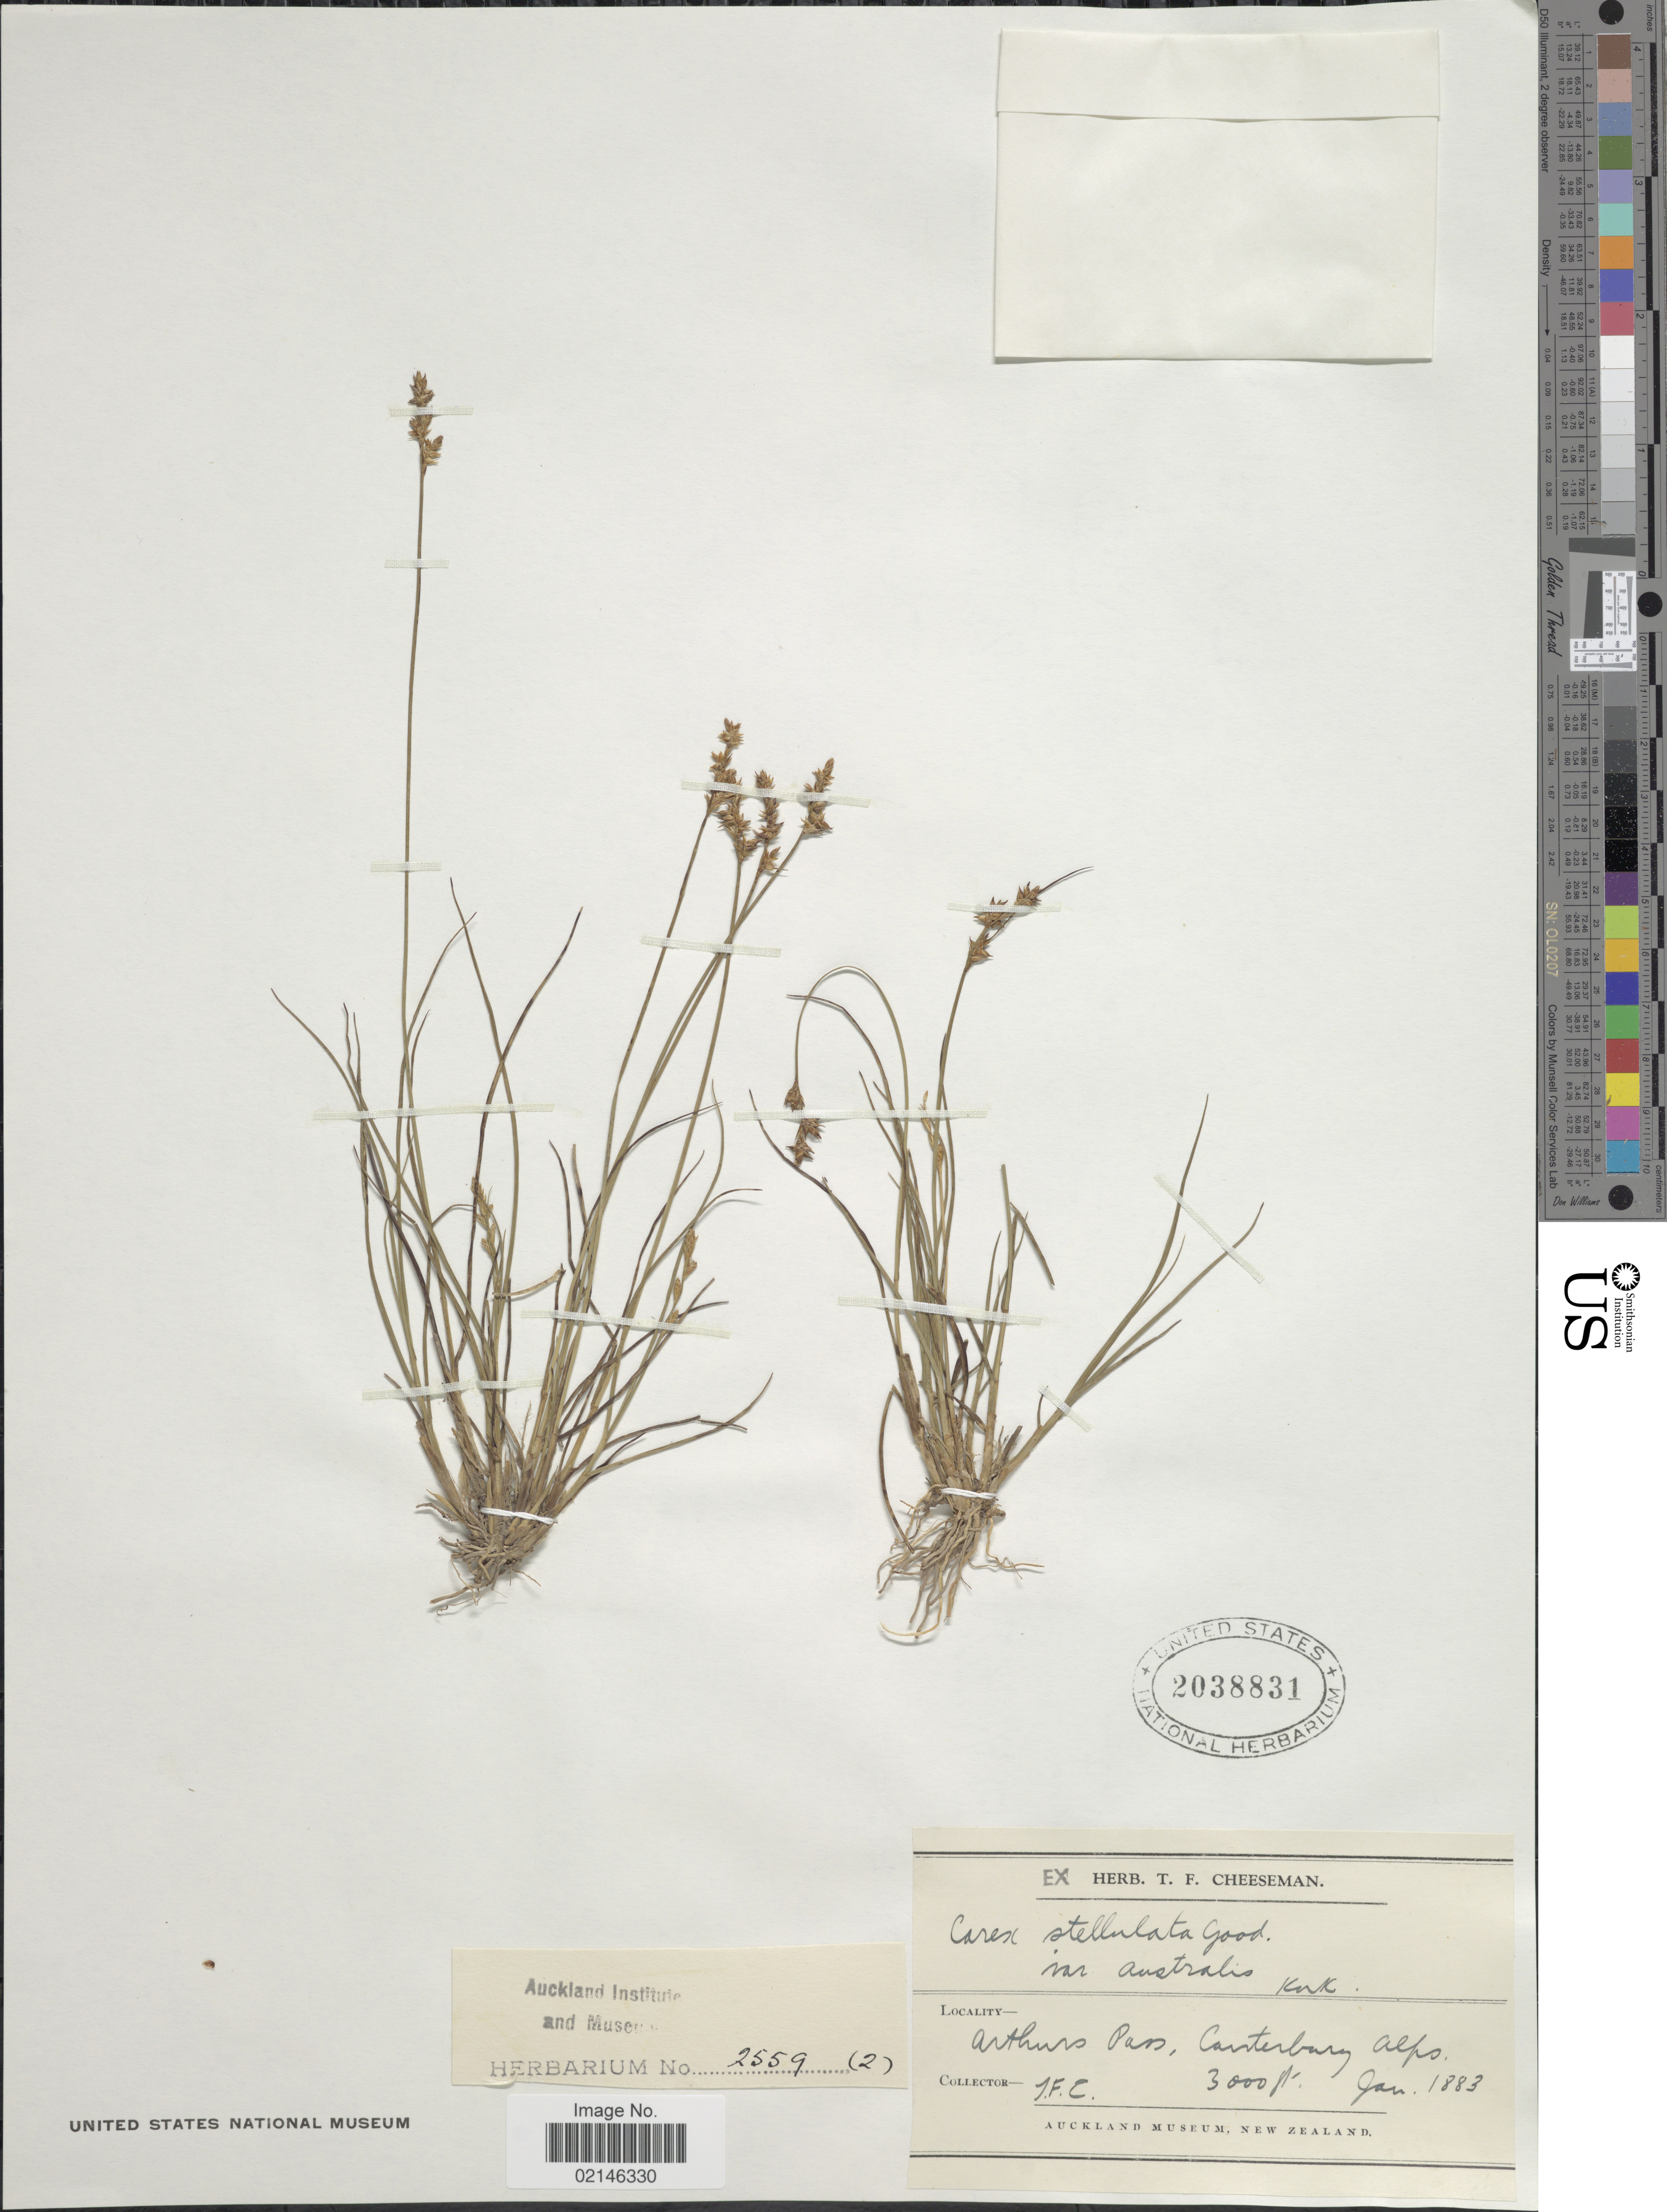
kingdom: Plantae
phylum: Tracheophyta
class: Liliopsida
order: Poales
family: Cyperaceae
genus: Carex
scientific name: Carex echinata subsp. echinata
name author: Murray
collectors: T. F. Cheeseman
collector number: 2559 (2)?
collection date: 1883-01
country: New Zealand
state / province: Canterbury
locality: Arhurs Pass, Canterbury Alps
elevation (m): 914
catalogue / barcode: US 2038831